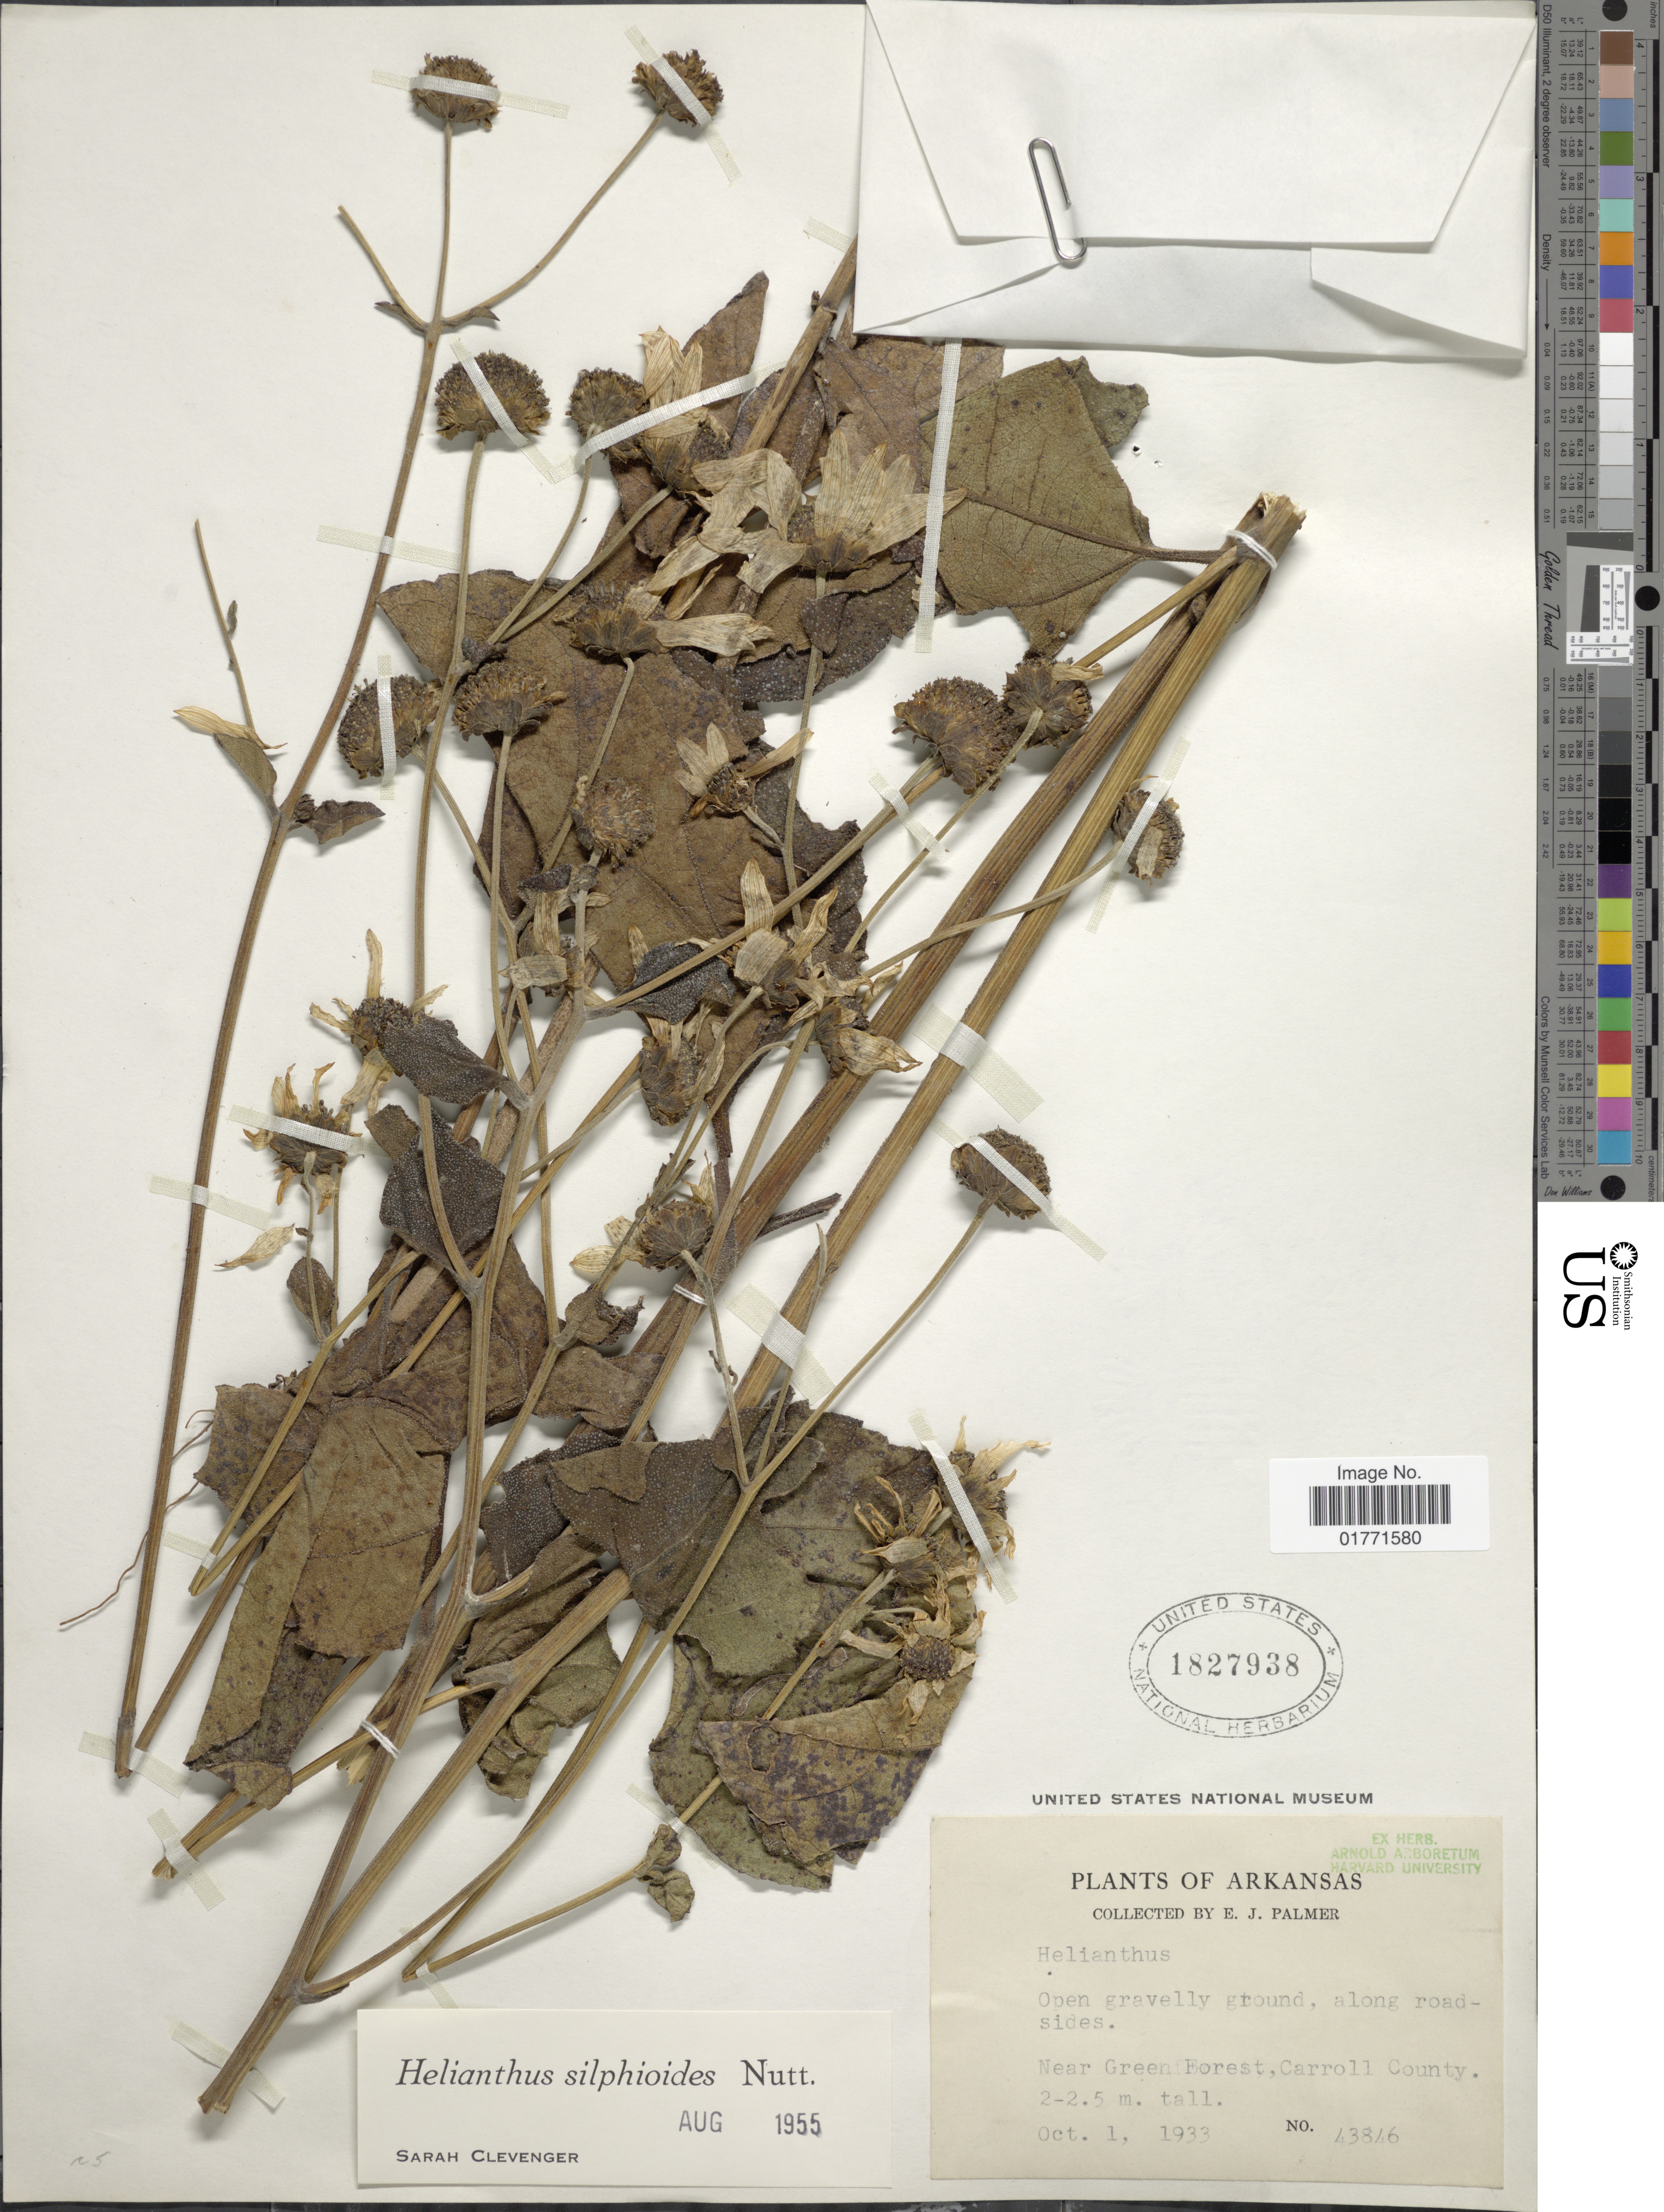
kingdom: Plantae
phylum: Tracheophyta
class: Magnoliopsida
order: Asterales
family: Asteraceae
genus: Helianthus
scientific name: Helianthus silphioides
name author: Nutt.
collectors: E. J. Palmer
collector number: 43846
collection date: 1933-10-01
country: United States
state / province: Arkansas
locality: Arkansas, Near Green Forest, Carroll County.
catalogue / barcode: US 1827938